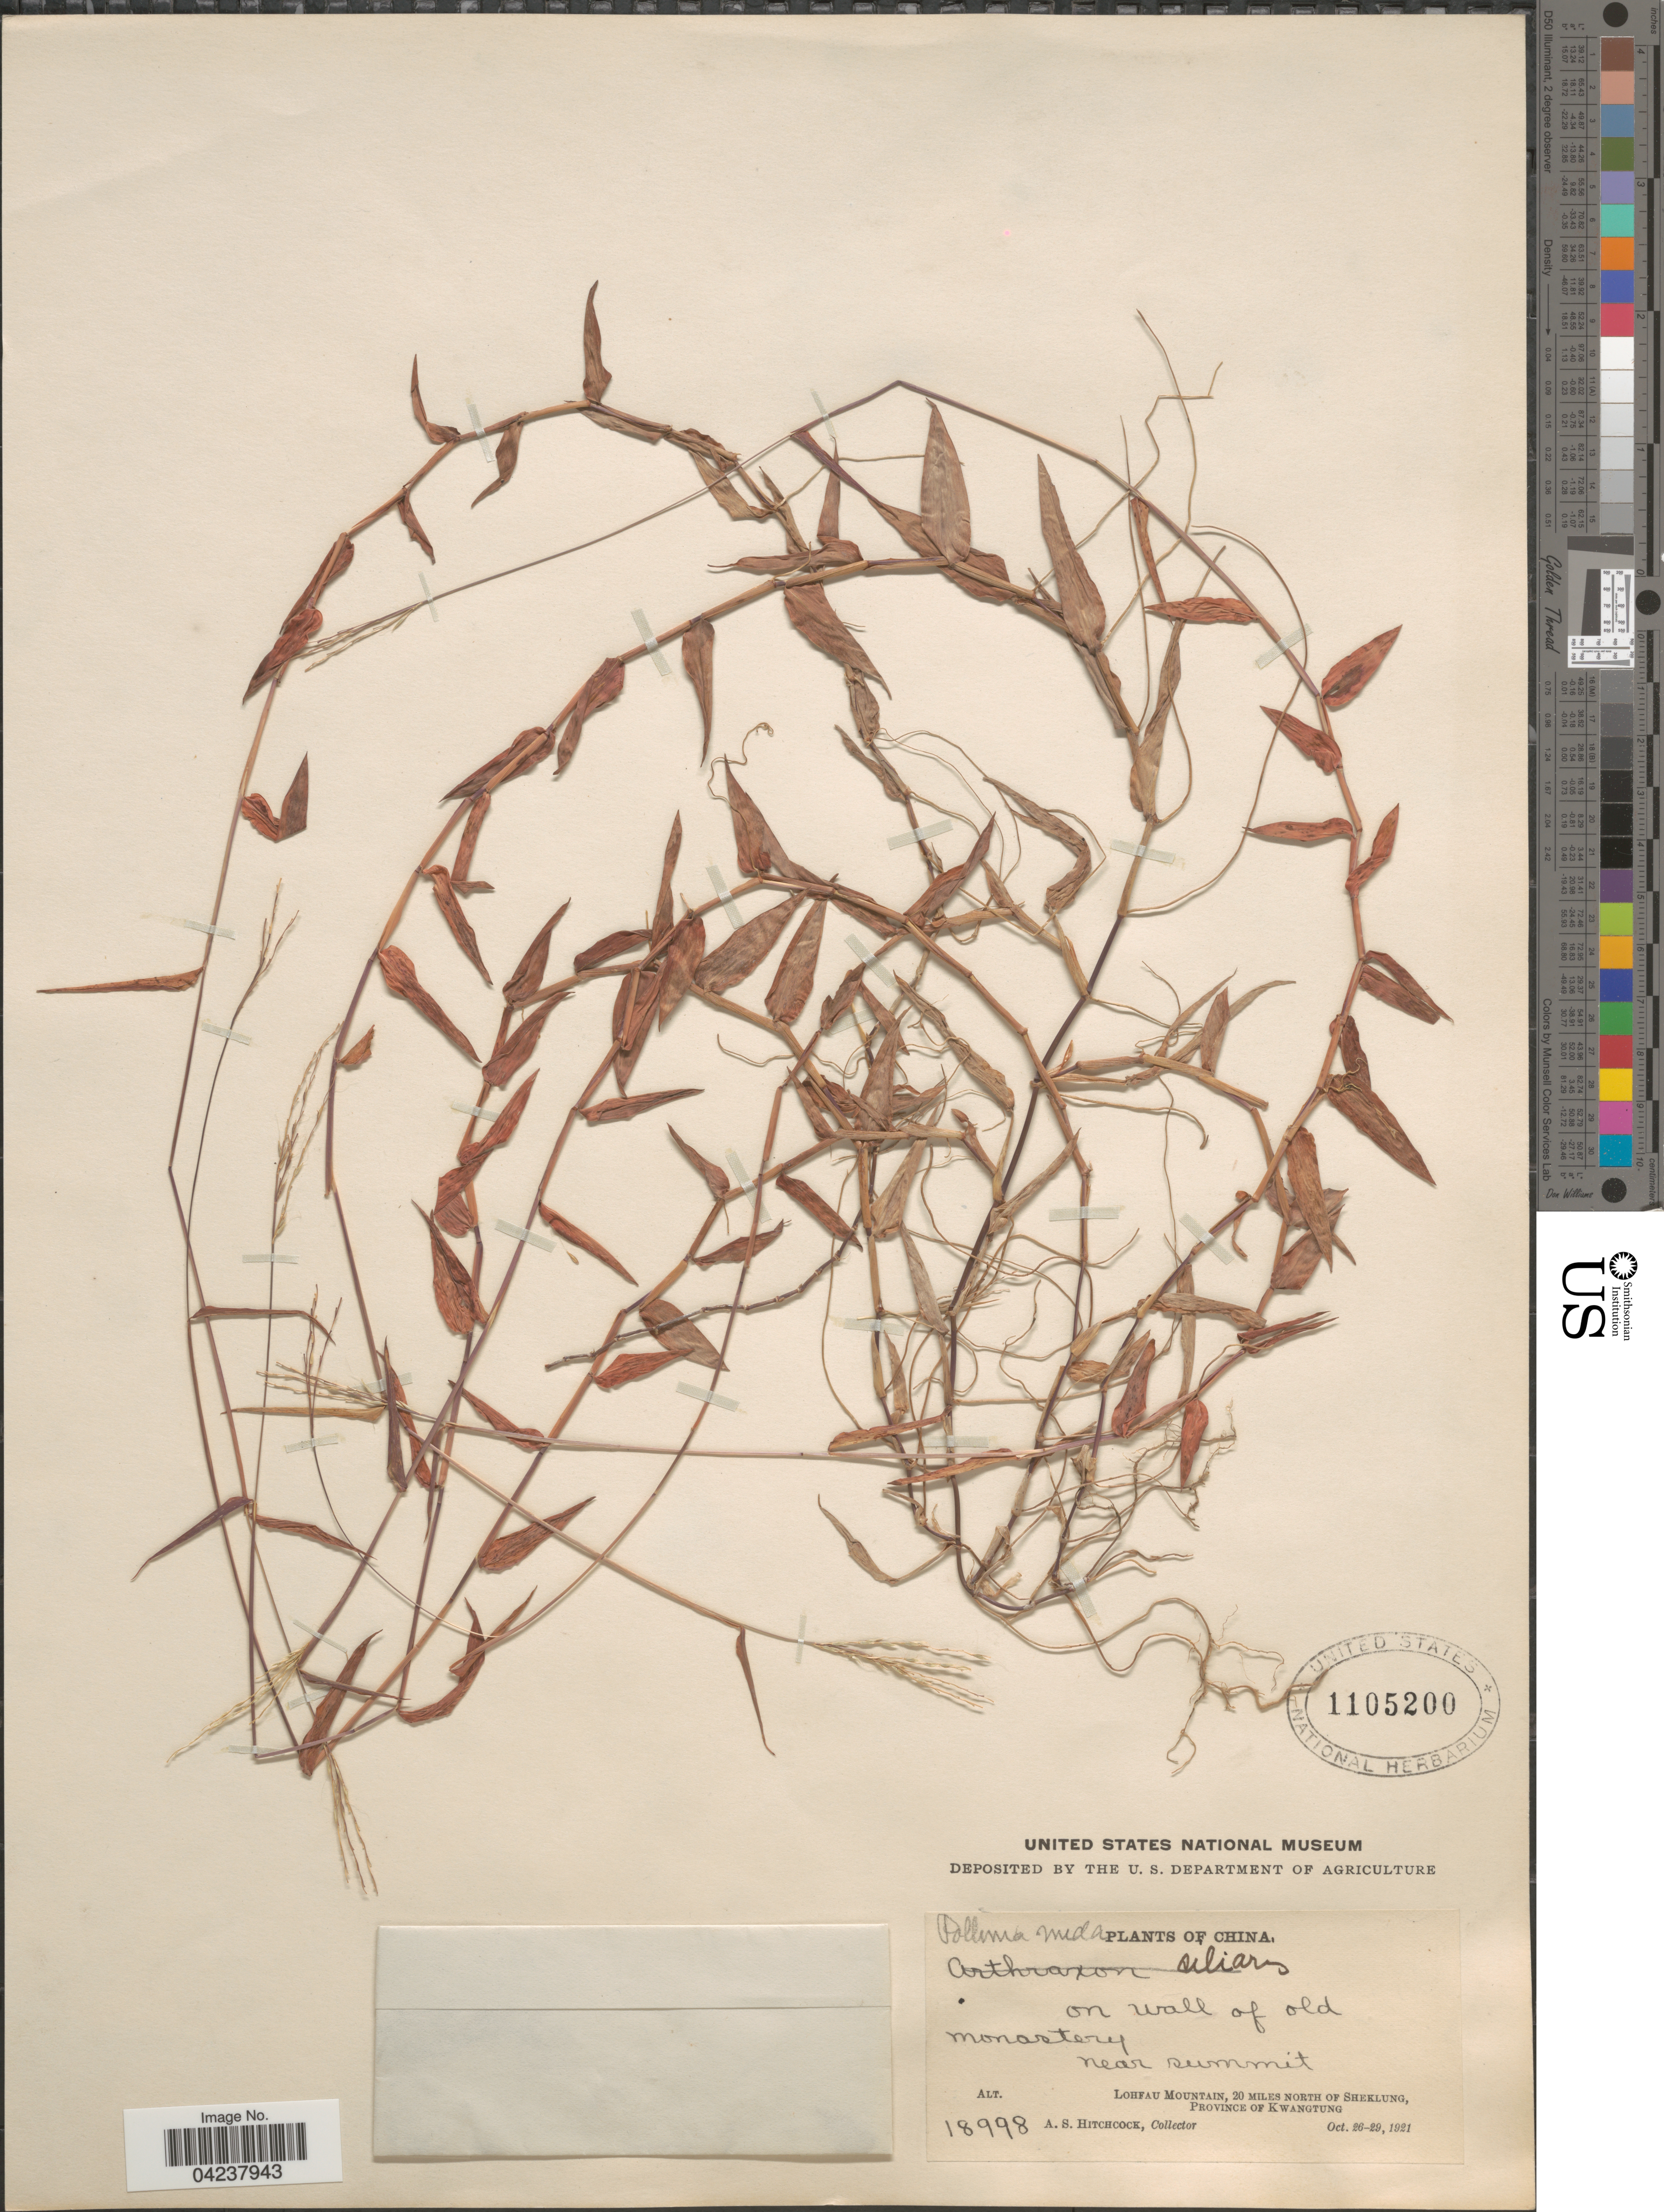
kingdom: Plantae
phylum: Tracheophyta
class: Liliopsida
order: Poales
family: Poaceae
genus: Microstegium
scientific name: Microstegium nudum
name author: (Trin.) A. Camus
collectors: A. S. Hitchcock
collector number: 18998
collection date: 1921-10-26/1921-10-29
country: China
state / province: Guangdong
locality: On wall of old monastery near summit. Lohfau Mountain, 20 miles North of Sheklung, Province of Kwangtung.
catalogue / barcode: US 1105200